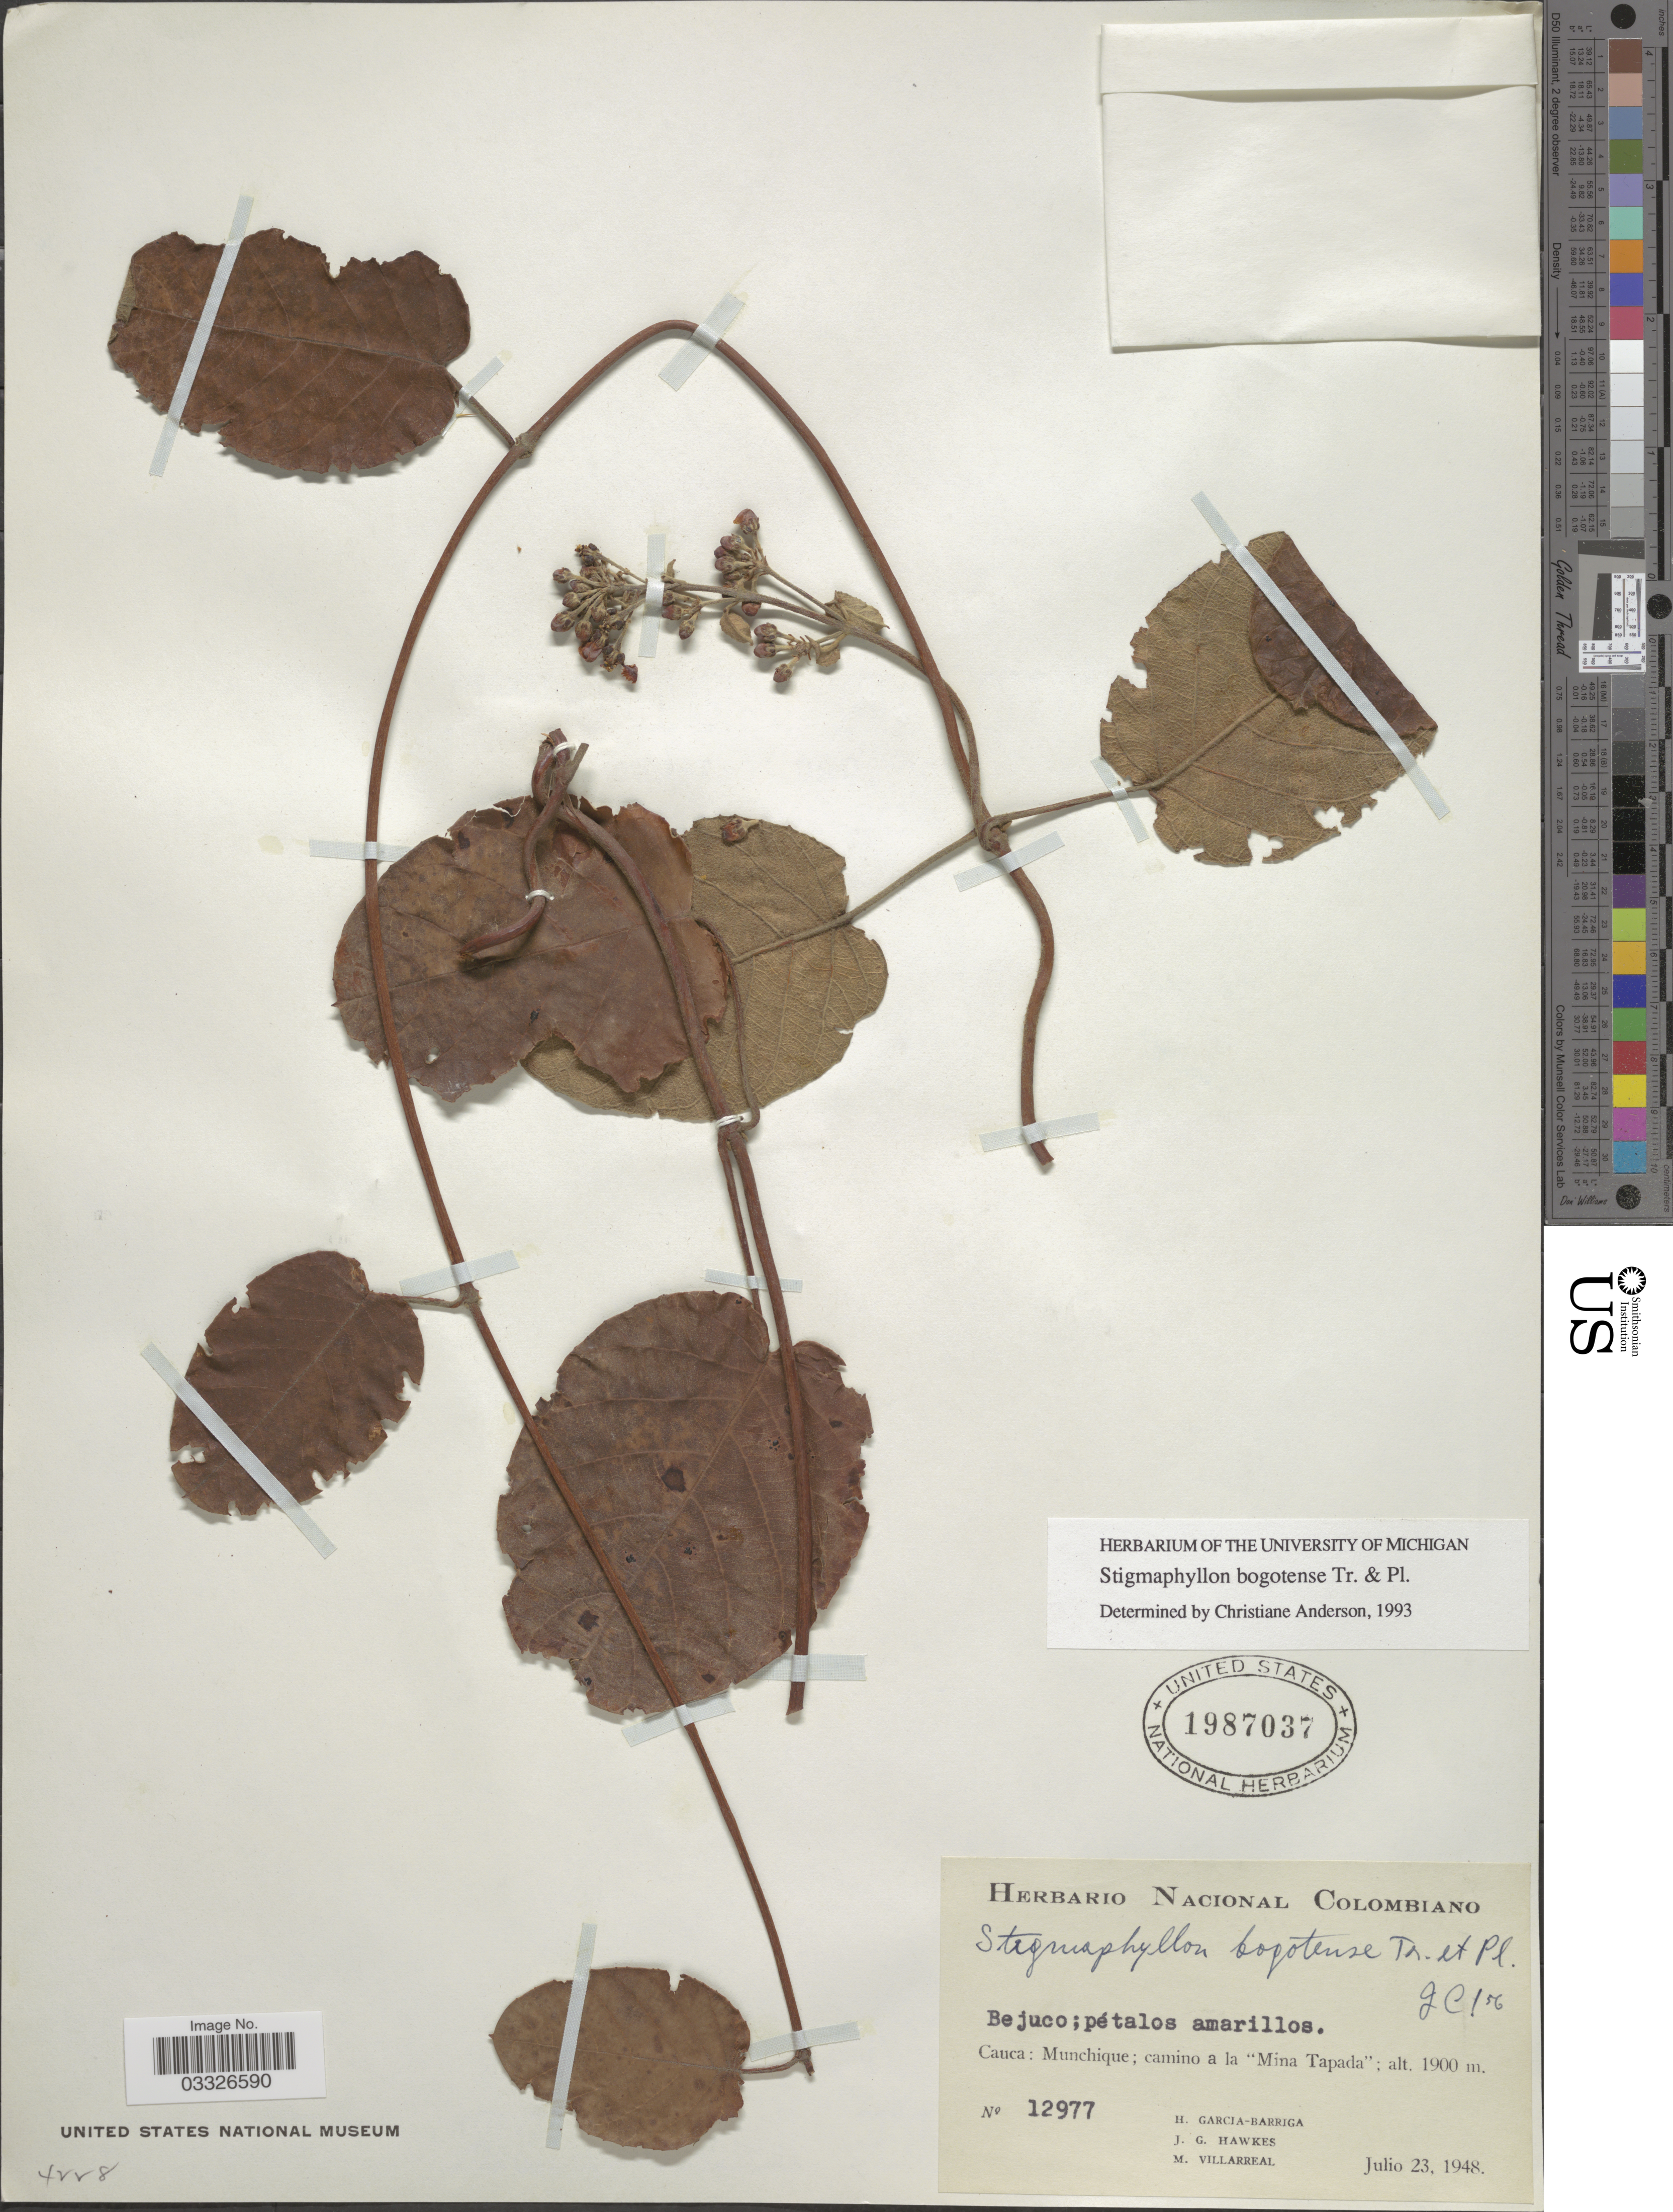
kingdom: Plantae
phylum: Tracheophyta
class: Magnoliopsida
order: Malpighiales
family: Malpighiaceae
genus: Stigmaphyllon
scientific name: Stigmaphyllon bogotense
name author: Triana & Planch.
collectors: H. García Barriga, J. Hawkes & M. Villarreal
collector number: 12977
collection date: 1948-07-23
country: Colombia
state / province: Cauca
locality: Munchique; camino a la "Mina Tapada".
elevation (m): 1900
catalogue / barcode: US 1987037